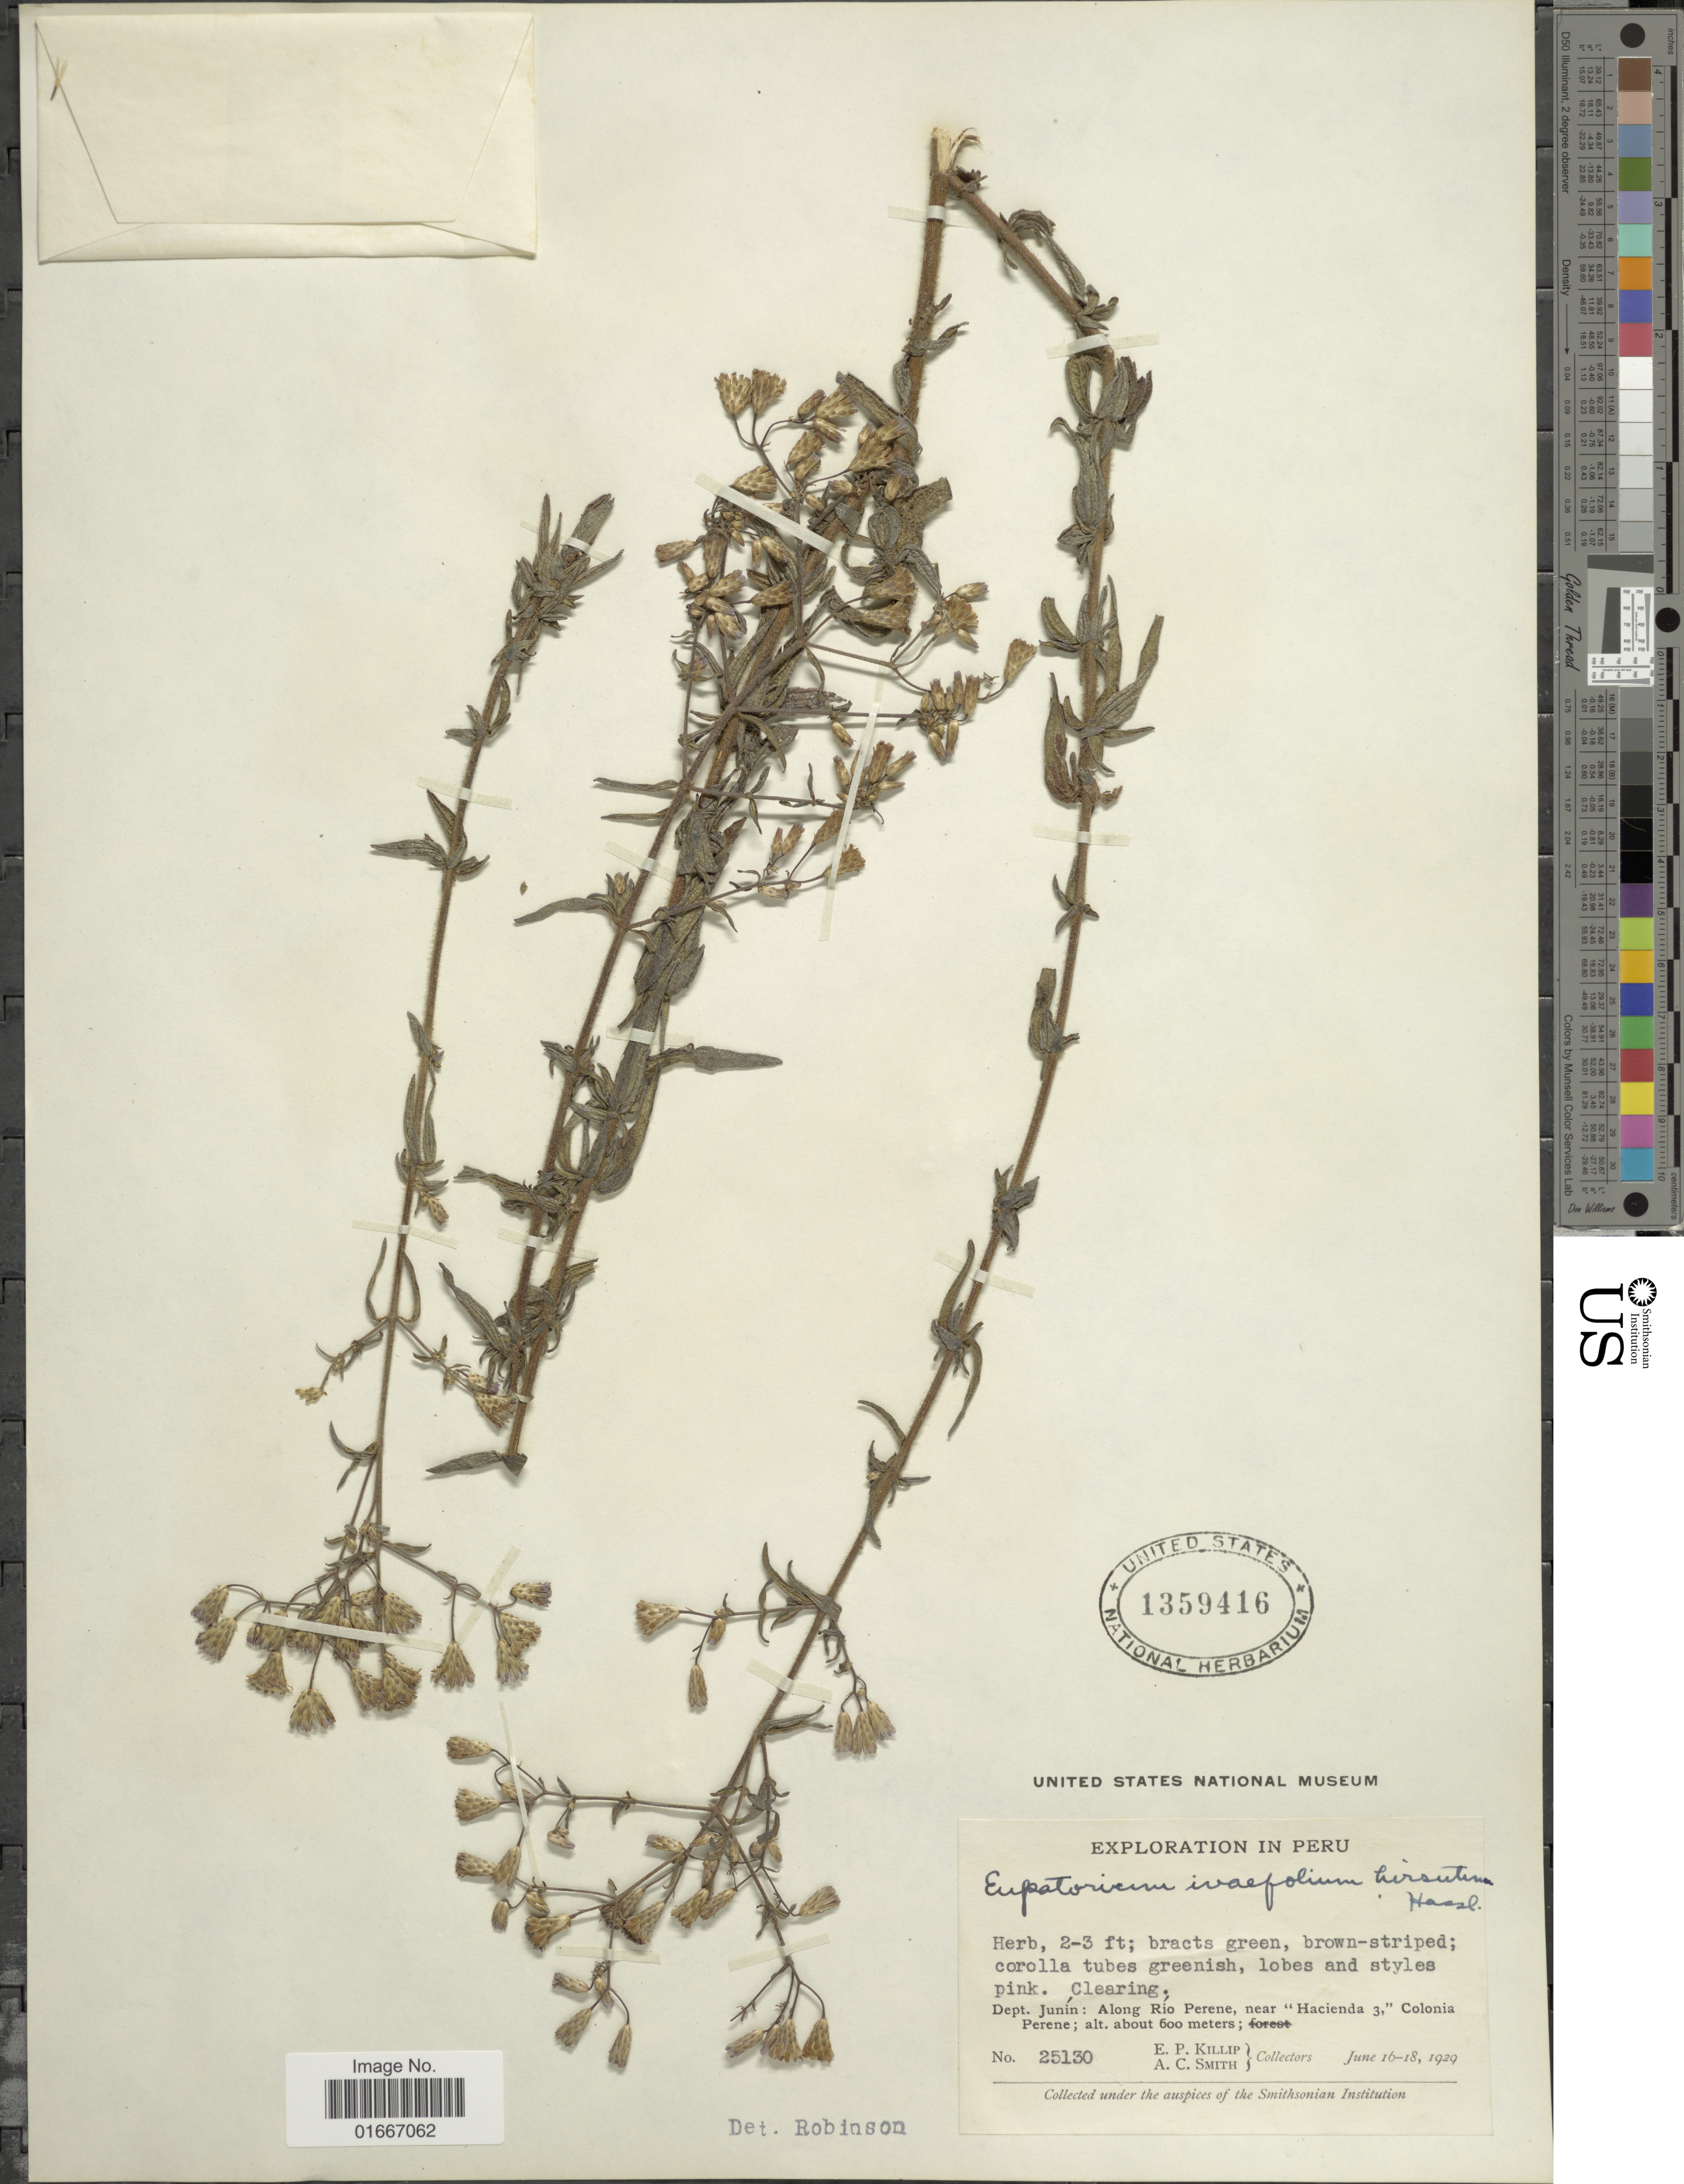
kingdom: Plantae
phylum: Tracheophyta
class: Magnoliopsida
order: Asterales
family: Asteraceae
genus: Chromolaena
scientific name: Chromolaena ivaefolia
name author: (L.) R.M. King & H. Rob.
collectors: E. P. Killip & A. C. Smith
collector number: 25130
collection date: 1929-06-16/1929-06-18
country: Peru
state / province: Junín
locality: Peru. Dept. Junín: Along Rio Perene, near "Hacienda 3," Colonia Perene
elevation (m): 600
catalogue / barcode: US 1359416